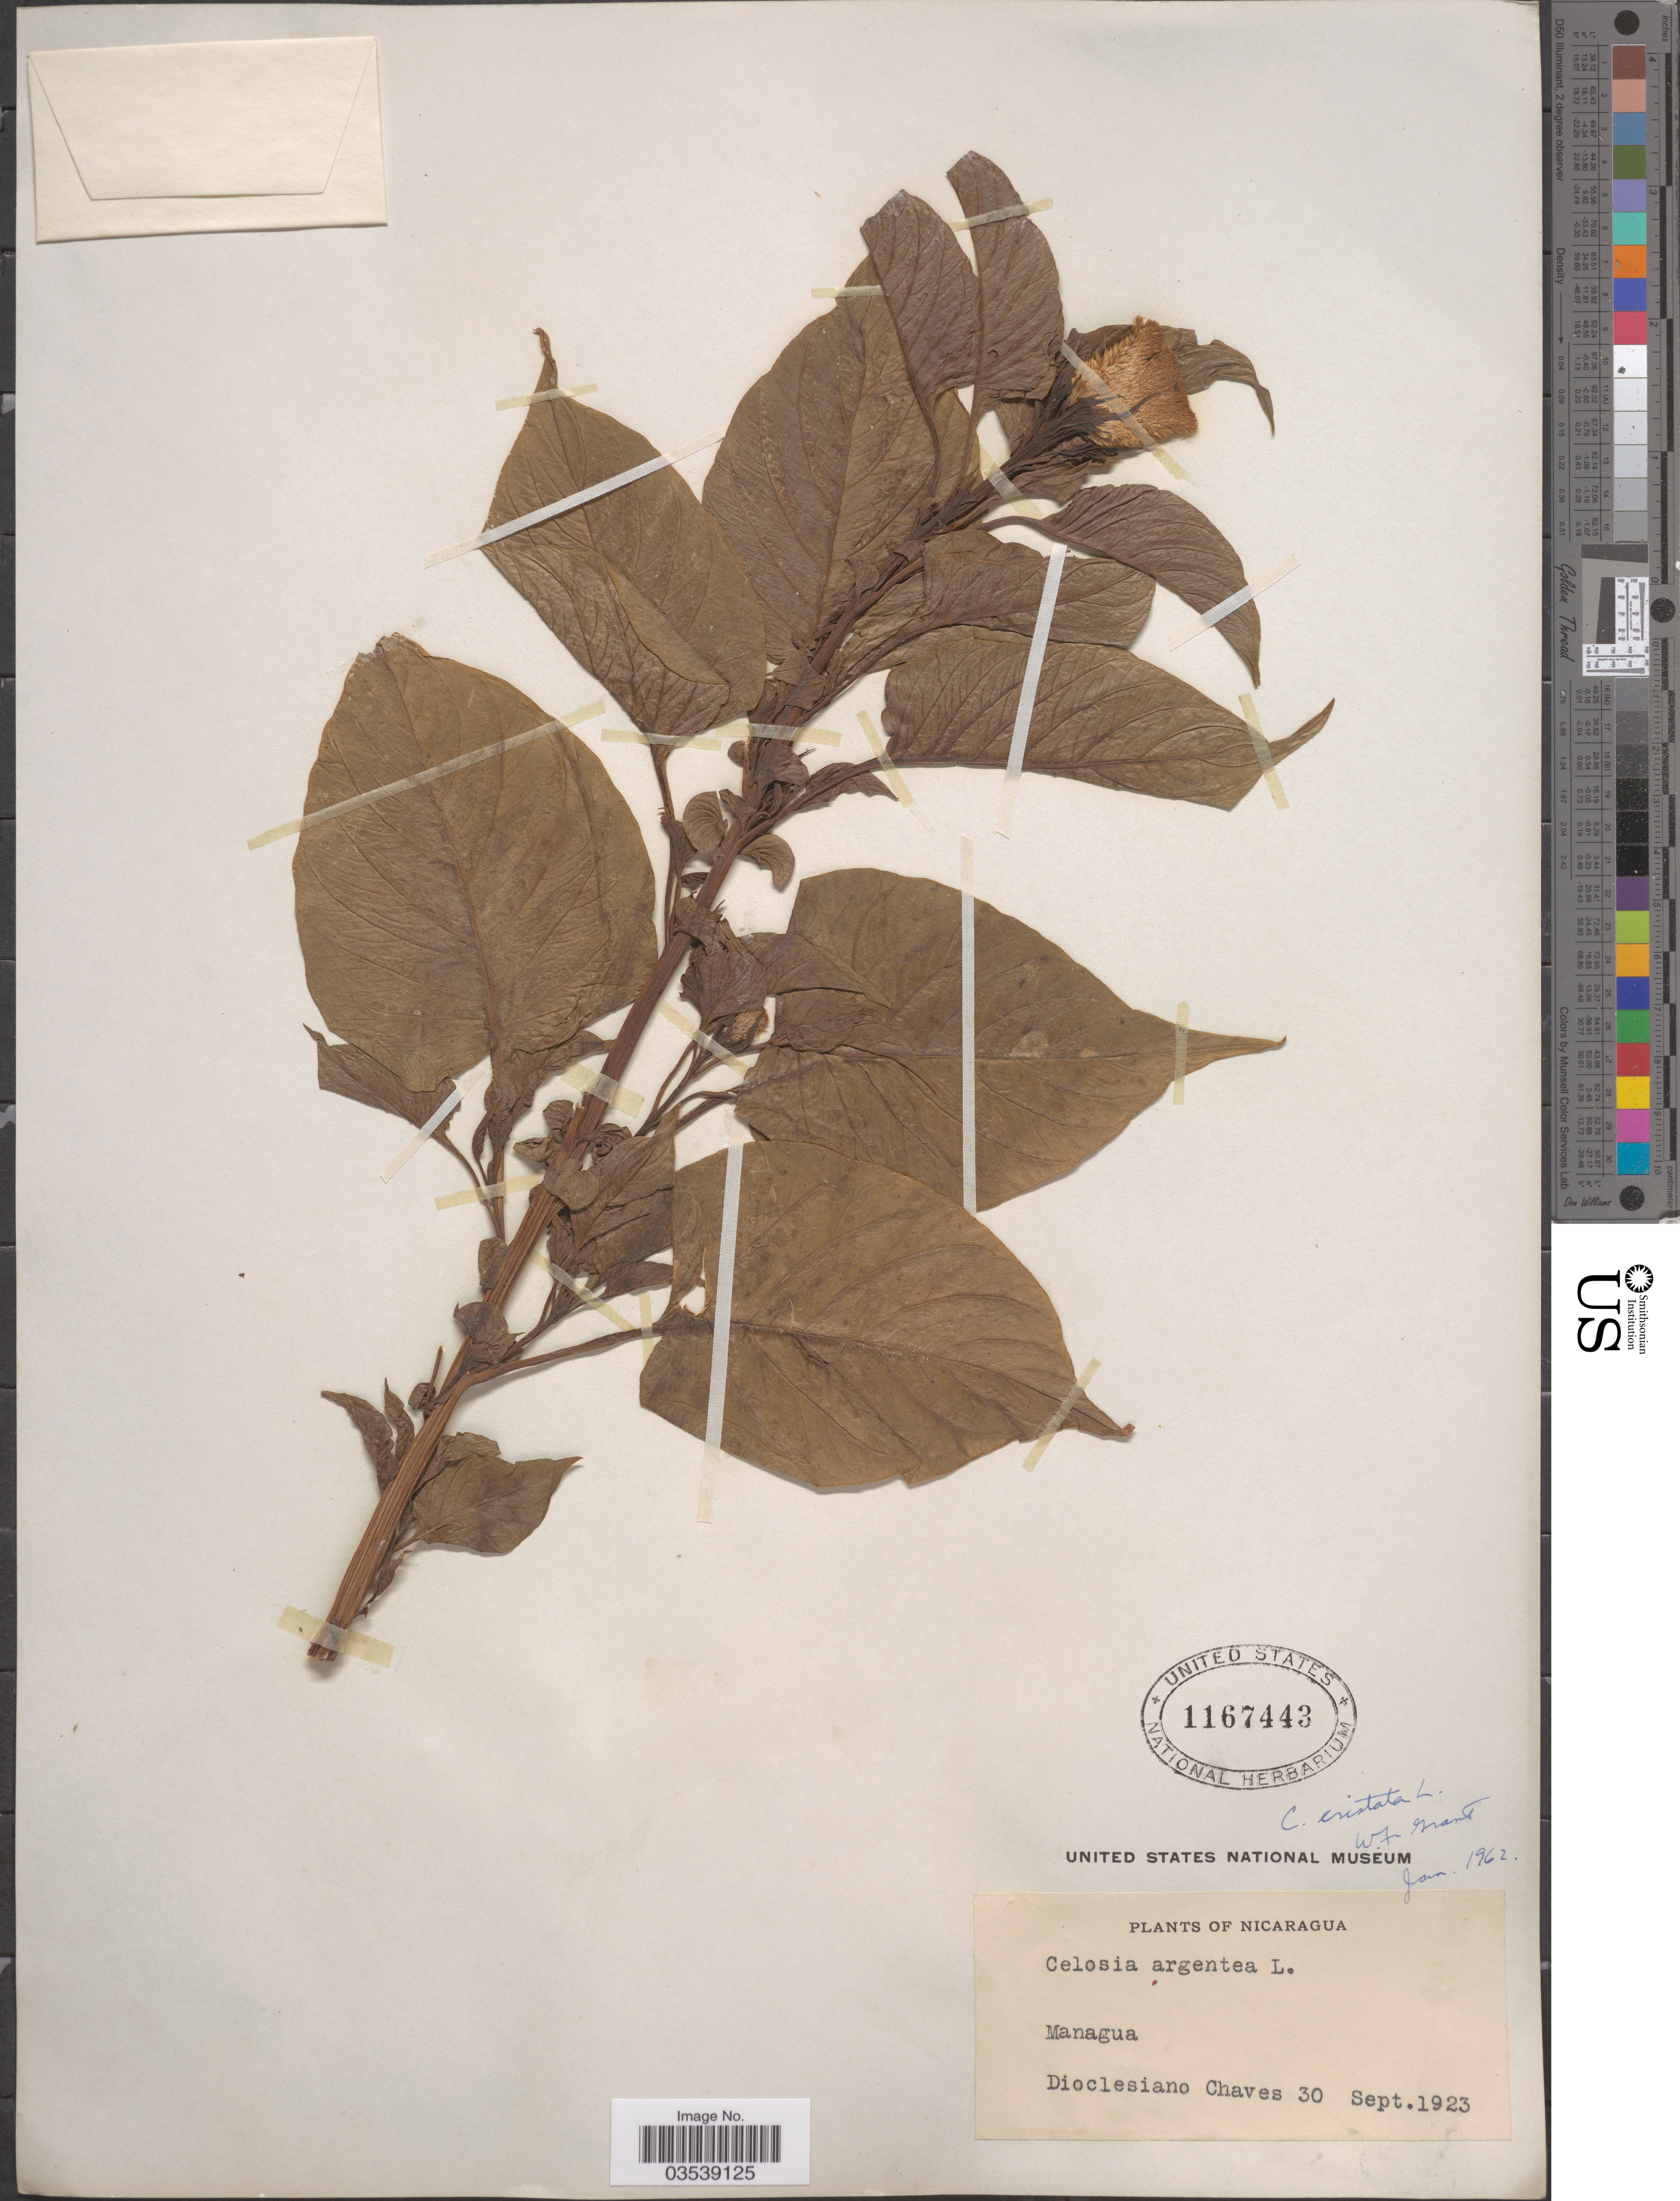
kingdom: Plantae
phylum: Tracheophyta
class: Magnoliopsida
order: Caryophyllales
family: Amaranthaceae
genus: Celosia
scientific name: Celosia cristata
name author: L.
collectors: D. Chaves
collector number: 30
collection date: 1923-09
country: Nicaragua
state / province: Managua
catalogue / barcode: US 1167443